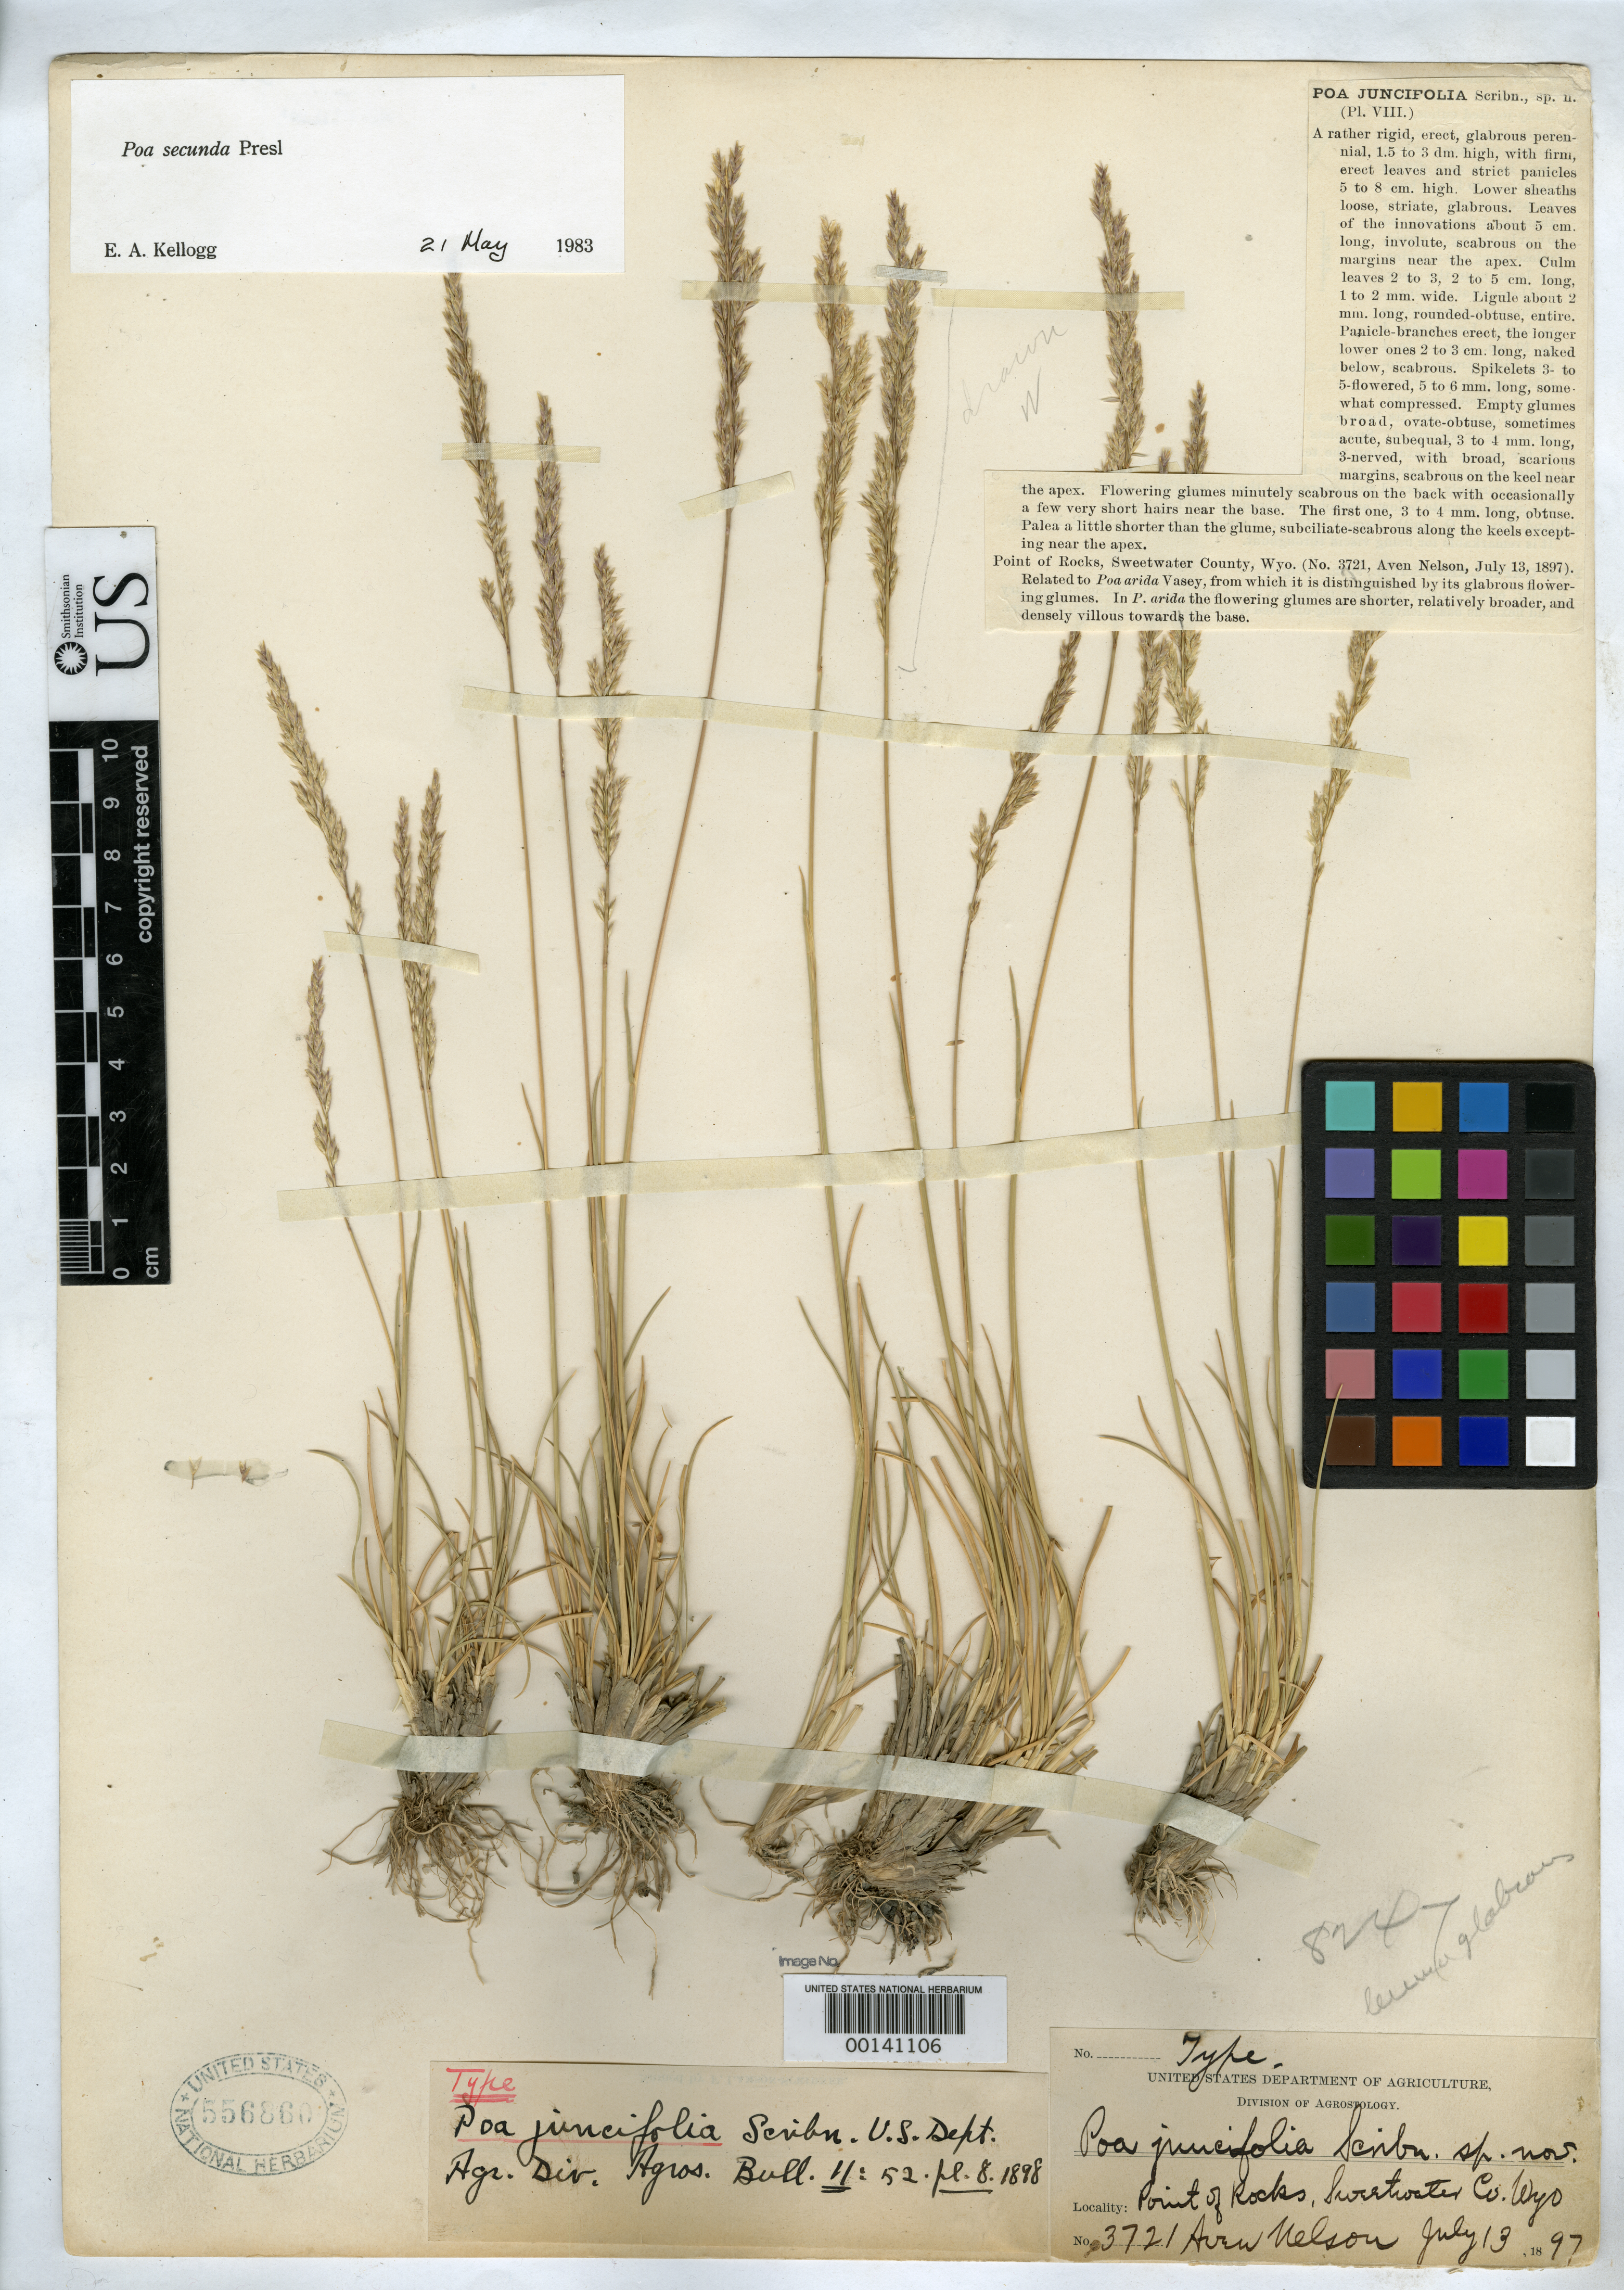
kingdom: Plantae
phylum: Tracheophyta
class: Liliopsida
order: Poales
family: Poaceae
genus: Poa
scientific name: Poa juncifolia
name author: Scribn.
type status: Holotype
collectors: A. Nelson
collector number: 3721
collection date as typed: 13 Jul 1897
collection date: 1897-07-13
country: United States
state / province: Wyoming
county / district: Sweetwater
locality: Point of Rocks.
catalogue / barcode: US 556860